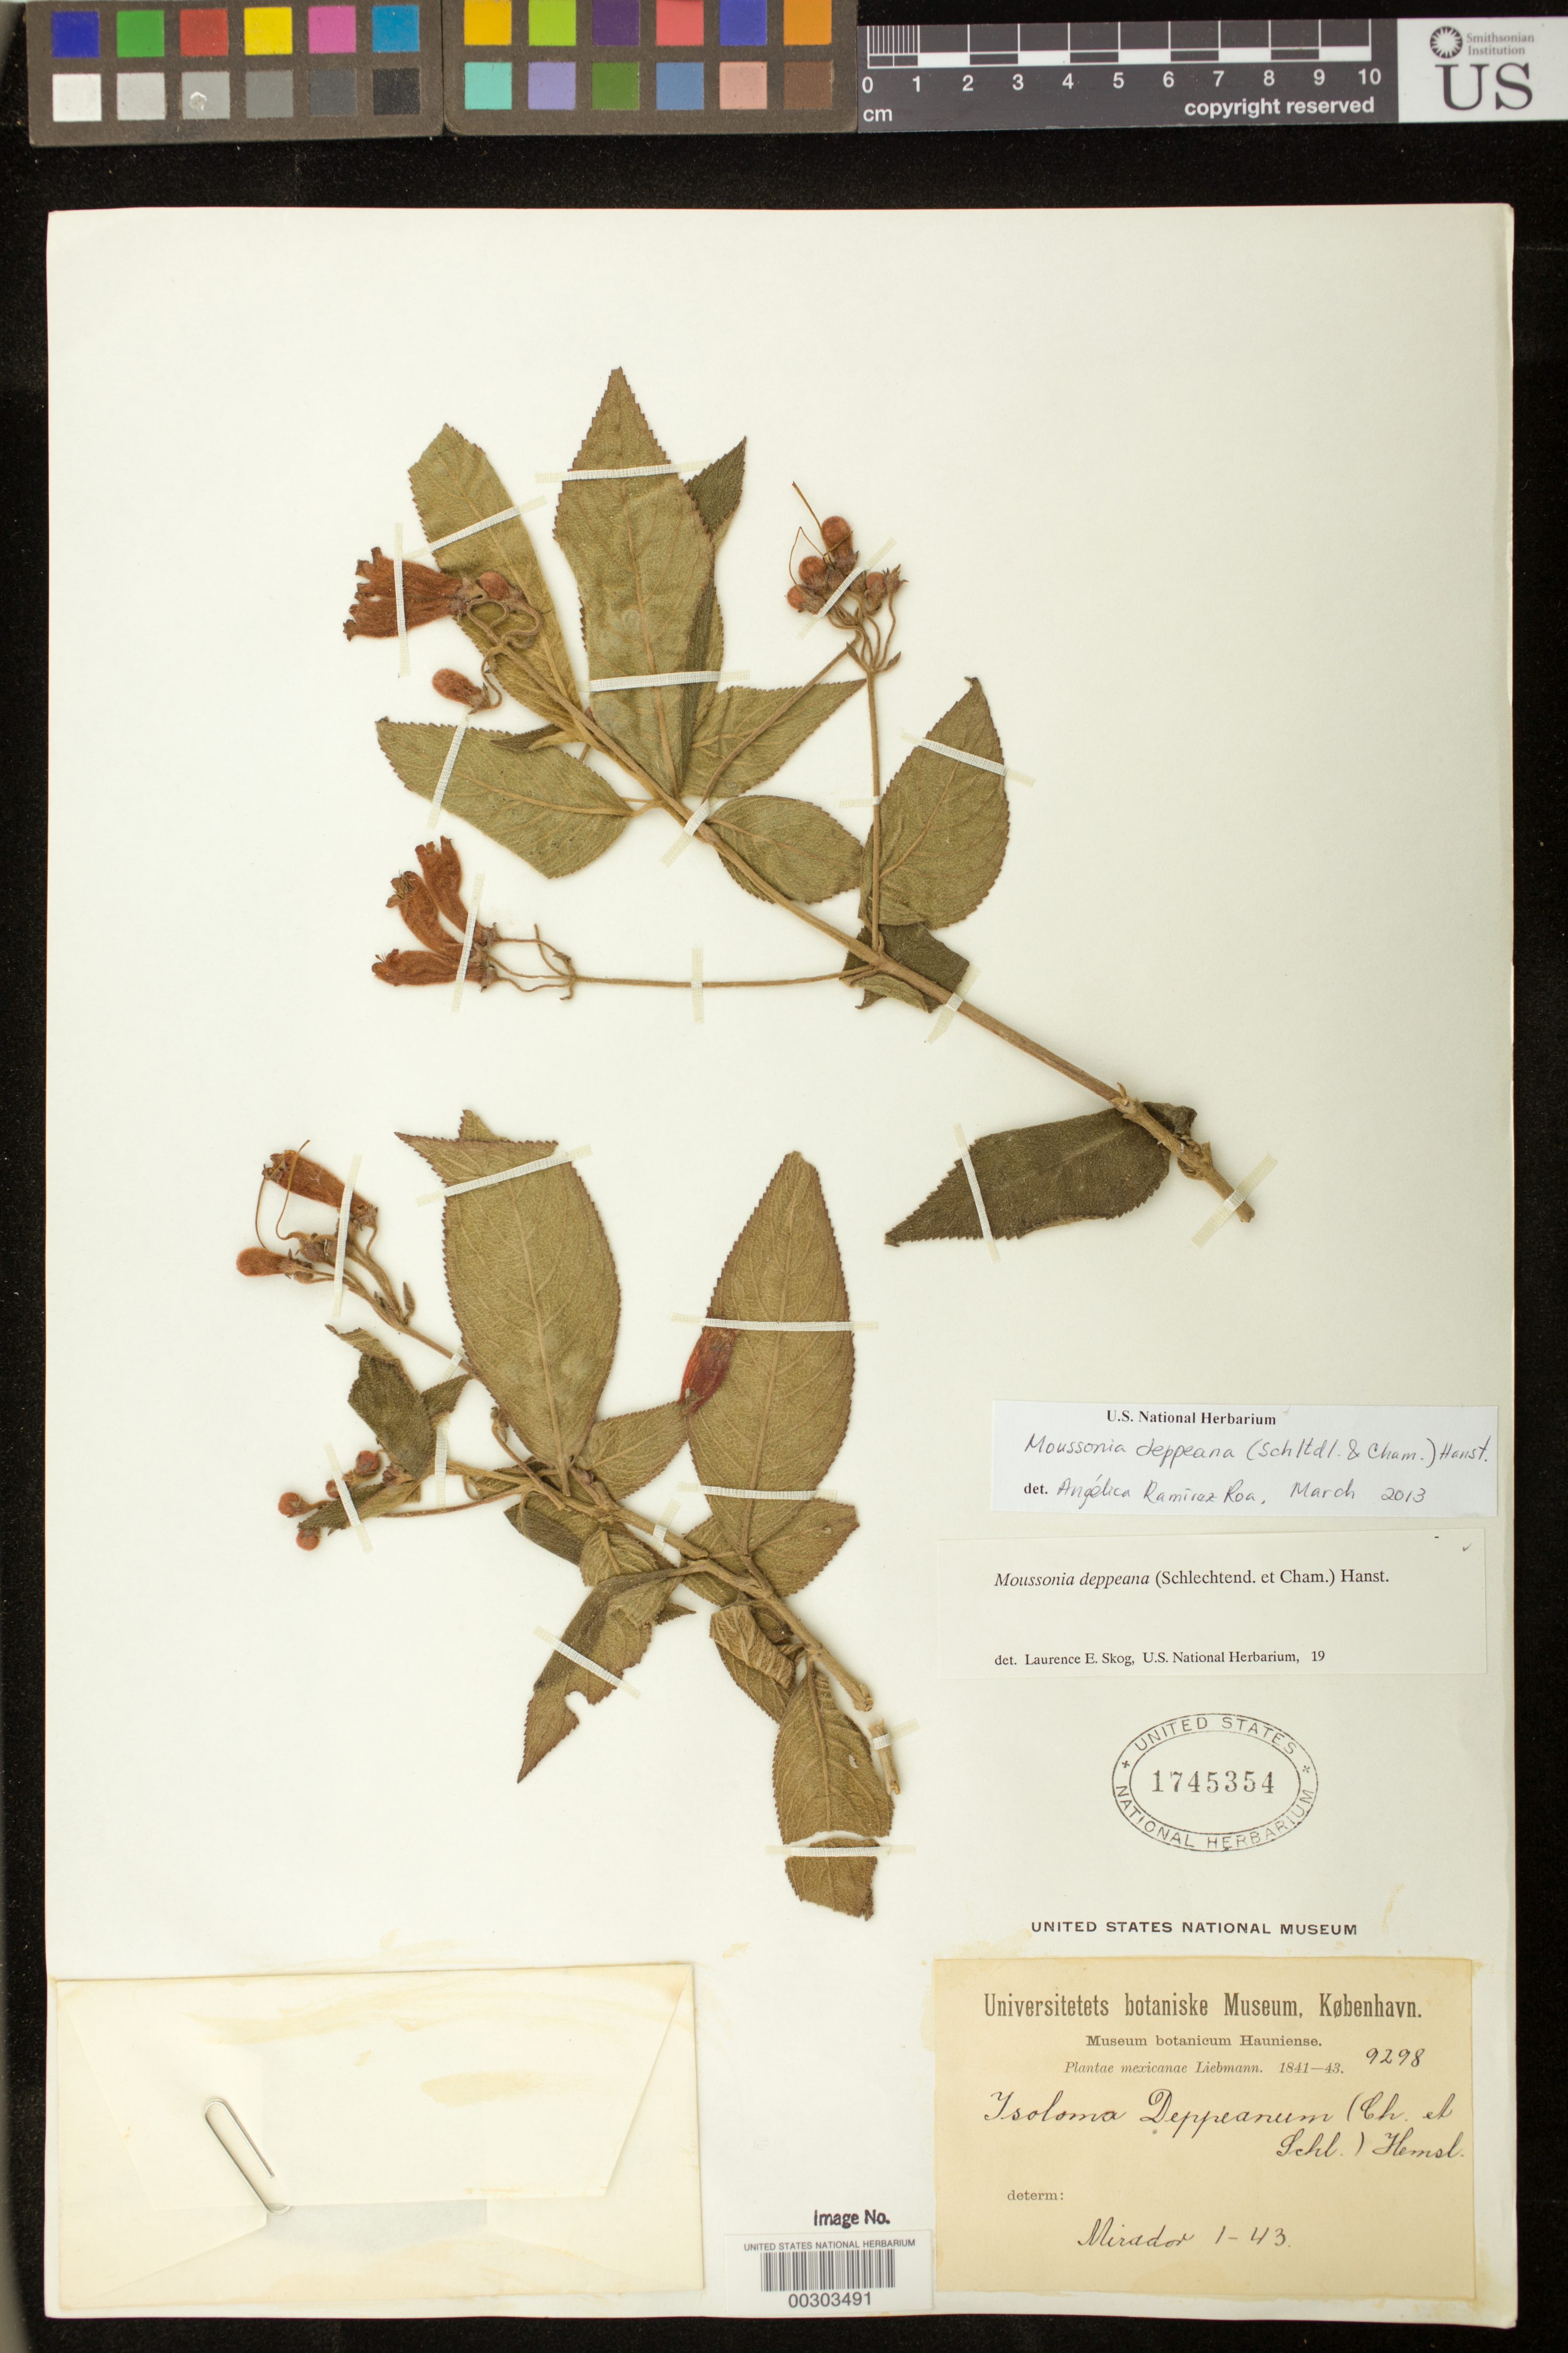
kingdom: Plantae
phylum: Tracheophyta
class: Magnoliopsida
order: Lamiales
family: Gesneriaceae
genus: Moussonia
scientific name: Moussonia deppeana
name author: (Schltdl. & Cham.) Klotzsch ex Hanst.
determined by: Ramírez-Roa, A.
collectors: F. M. Liebmann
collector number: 9298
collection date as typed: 1841-43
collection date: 1841/1843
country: Mexico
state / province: Veracruz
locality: Mirador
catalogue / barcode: US 1745354